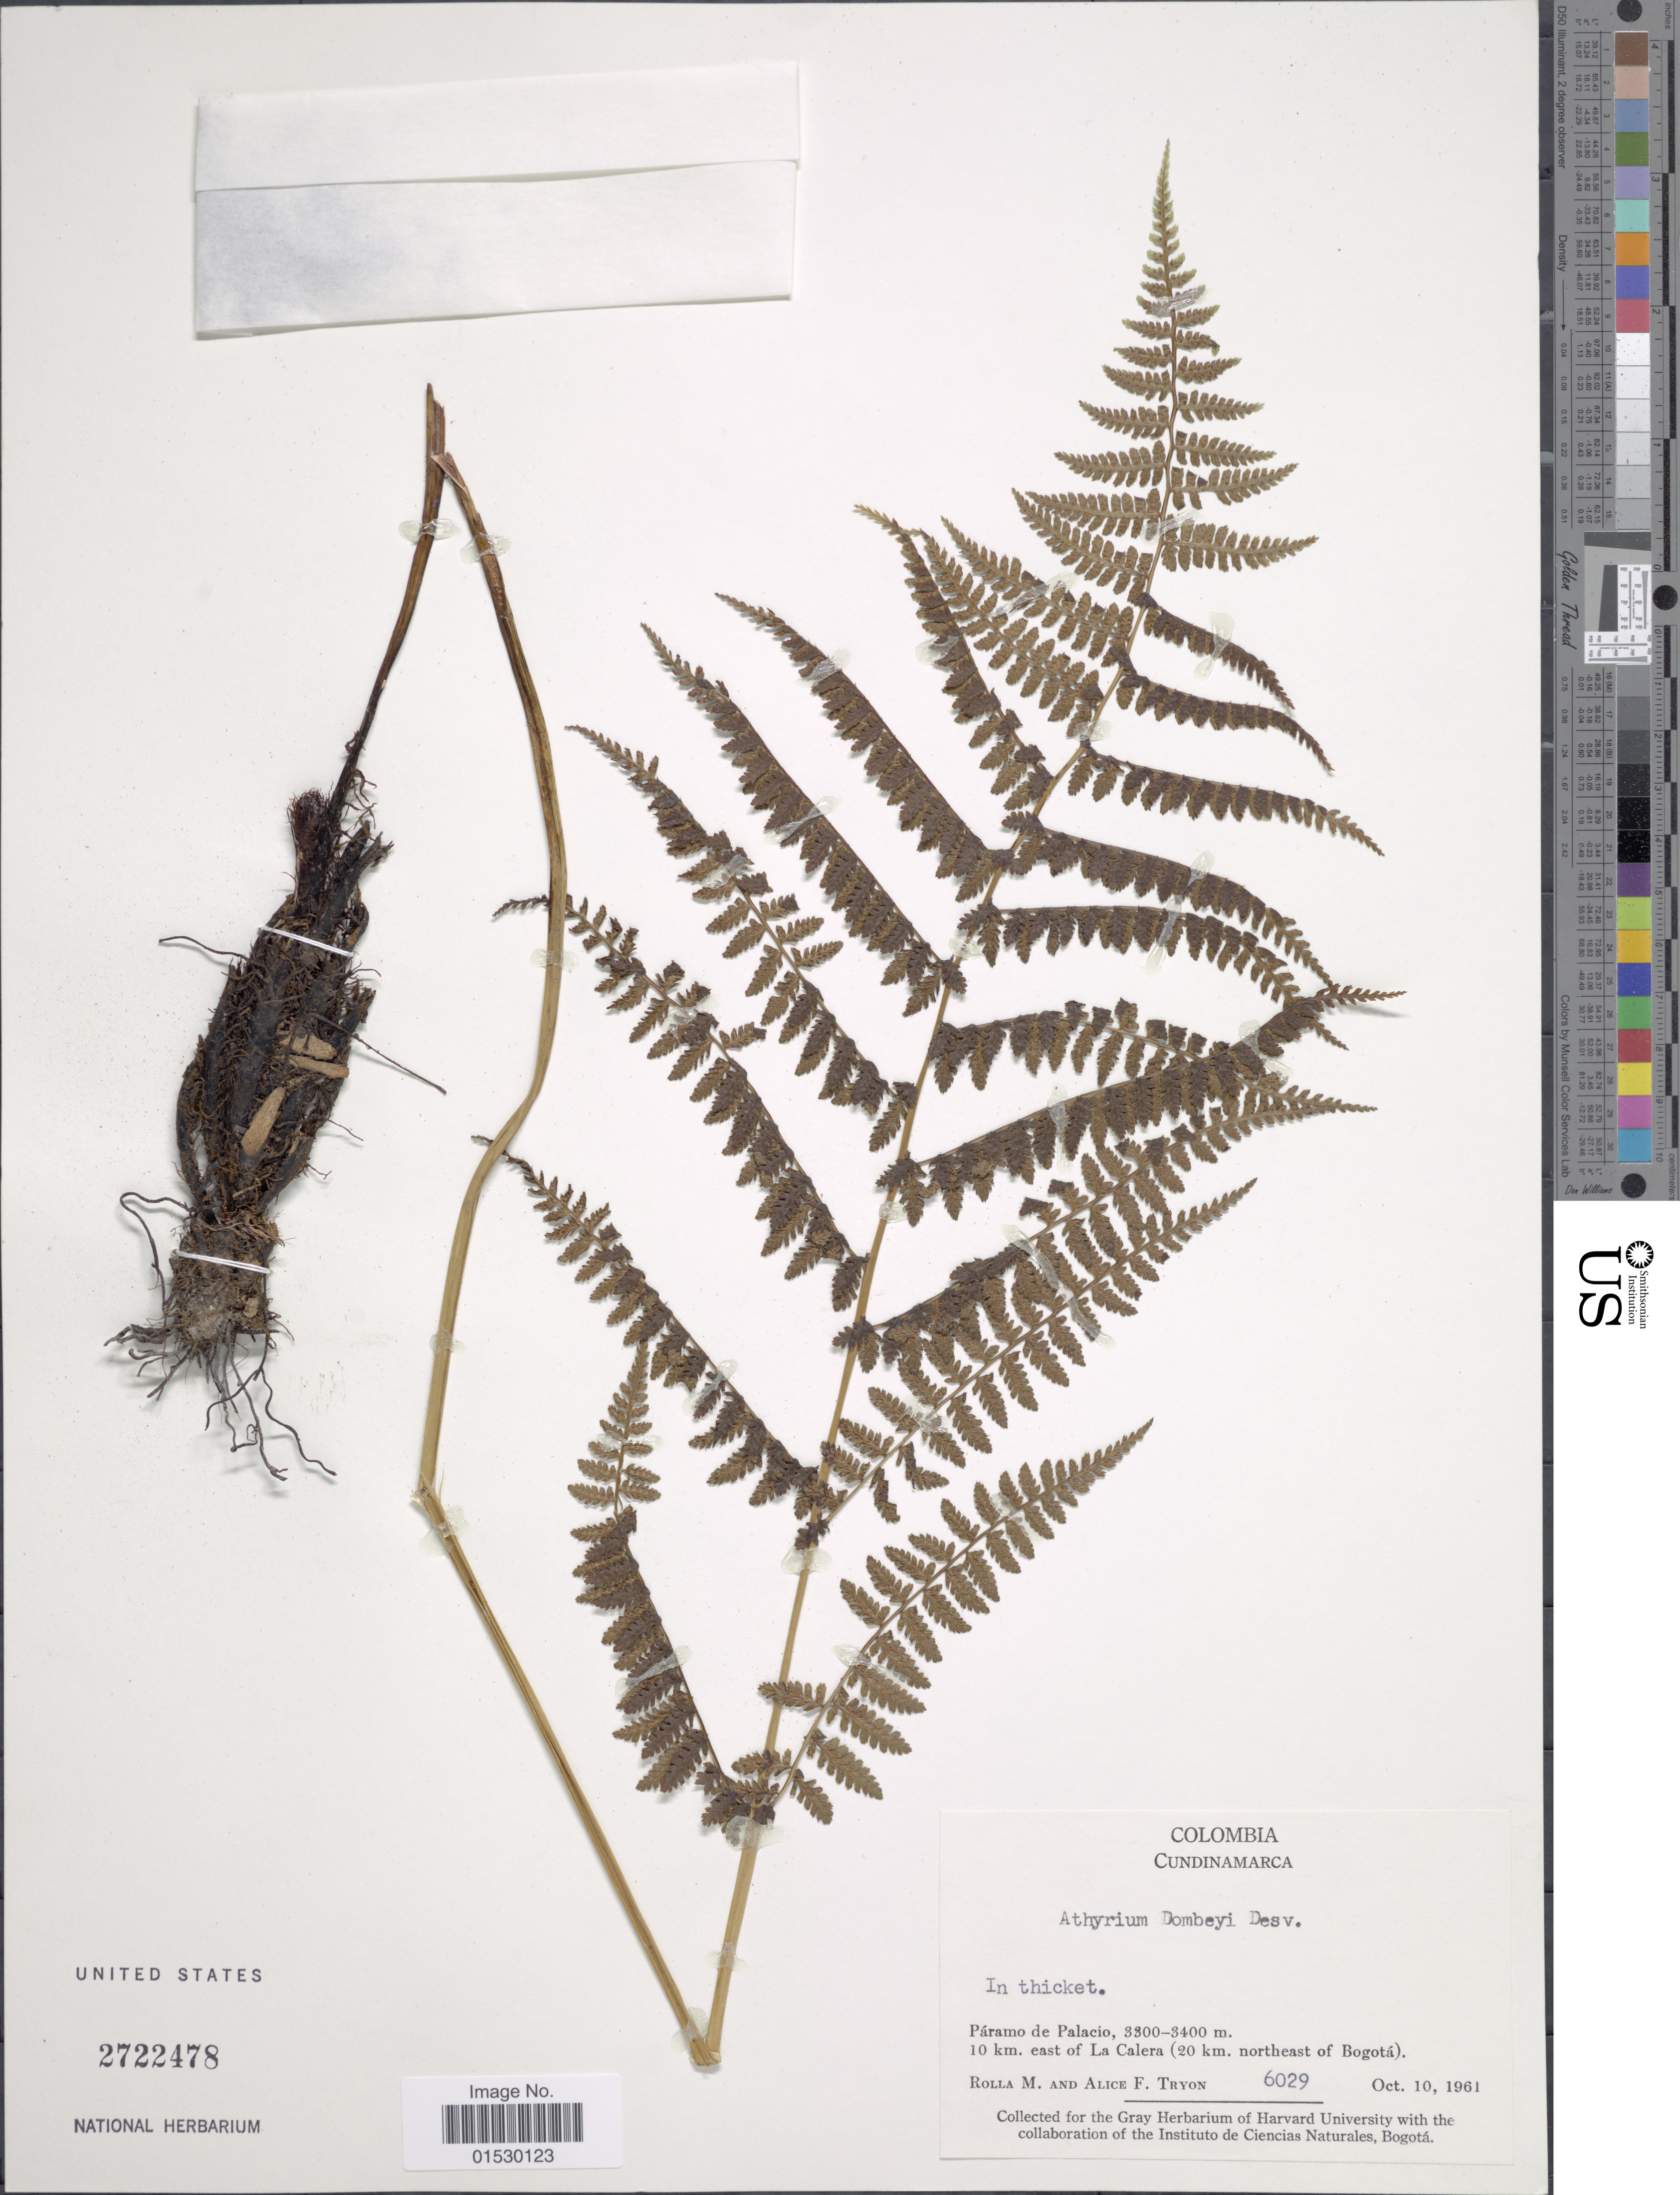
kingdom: Plantae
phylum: Tracheophyta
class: Polypodiopsida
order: Polypodiales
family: Athyriaceae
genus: Athyrium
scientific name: Athyrium dombei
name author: (Desv.) C. Chr.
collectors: M. Rolla & A. F. Tryon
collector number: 6029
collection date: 1961-10-10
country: Colombia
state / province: Cundinamarca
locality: Paramo de Palacio, 10 km. east of La Calera (20 km. northeast of Bogota)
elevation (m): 3300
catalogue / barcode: US 2722478